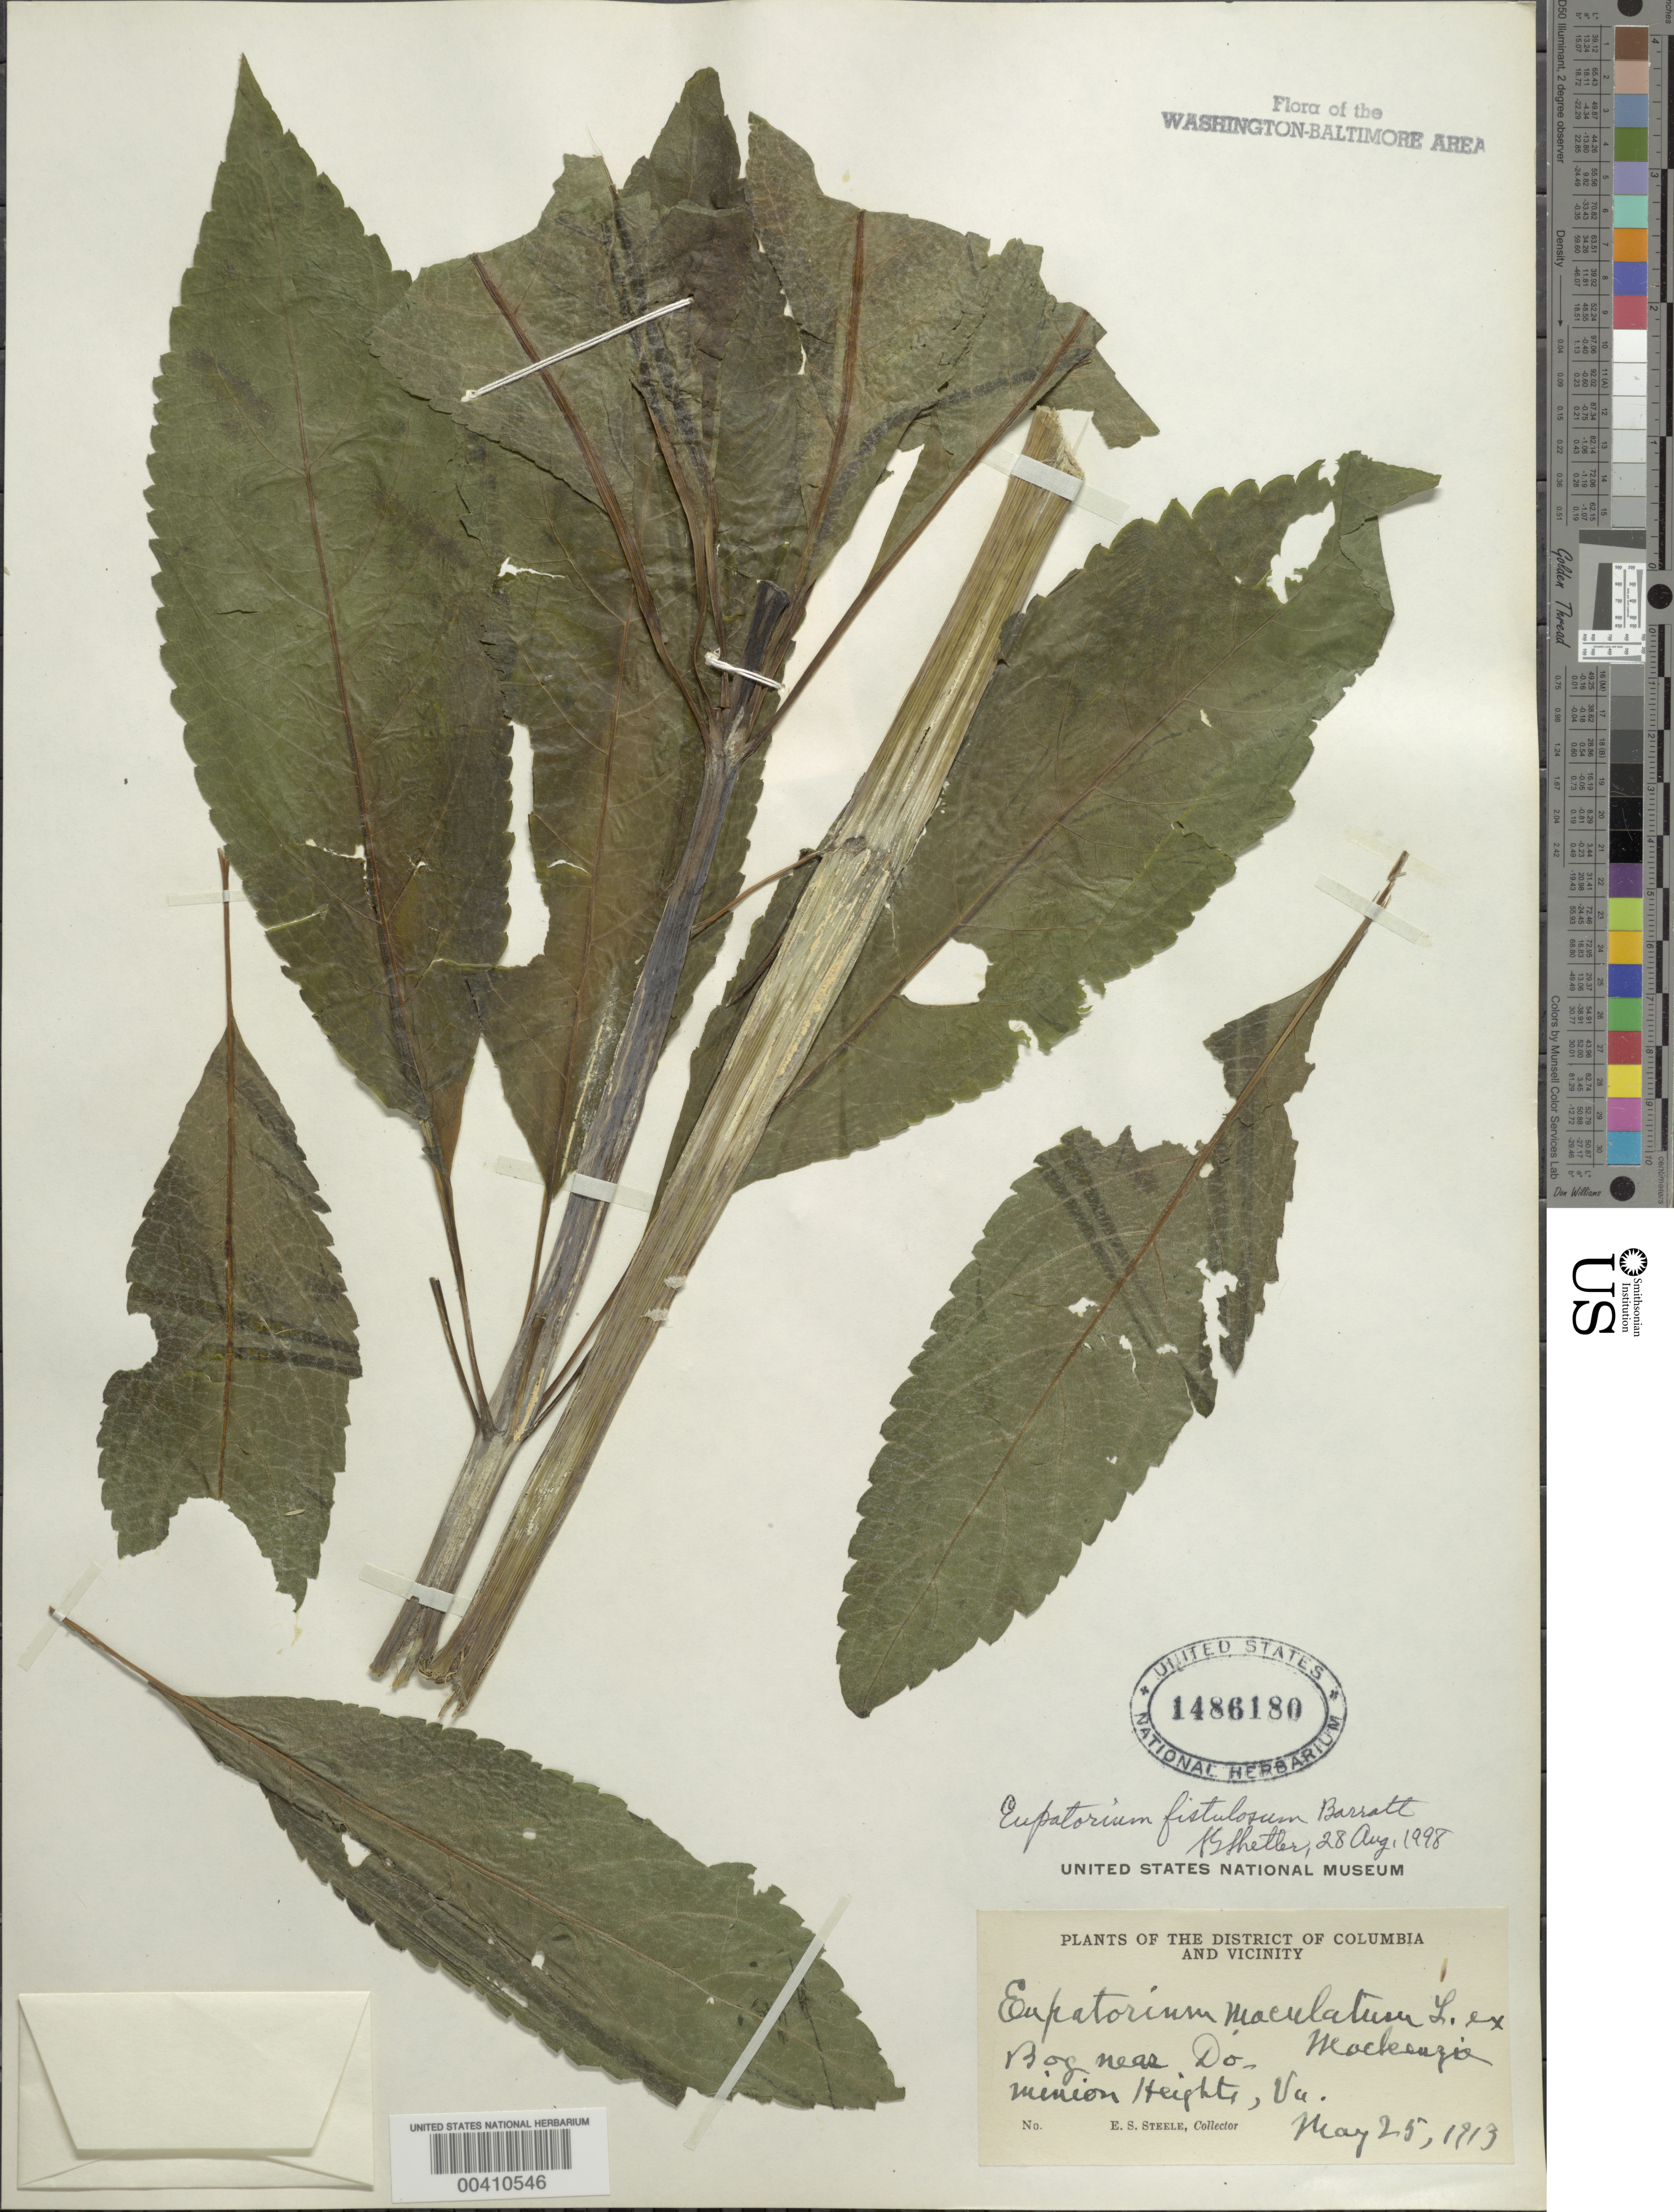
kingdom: Plantae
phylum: Tracheophyta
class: Magnoliopsida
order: Asterales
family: Asteraceae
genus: Eupatorium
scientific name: Eupatorium fistulosum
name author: Barratt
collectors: E. Steele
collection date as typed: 25 May 1913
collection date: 1913-05-25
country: United States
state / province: Virginia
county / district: Arlington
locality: Dominion Heights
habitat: Bog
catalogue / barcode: US 1486180